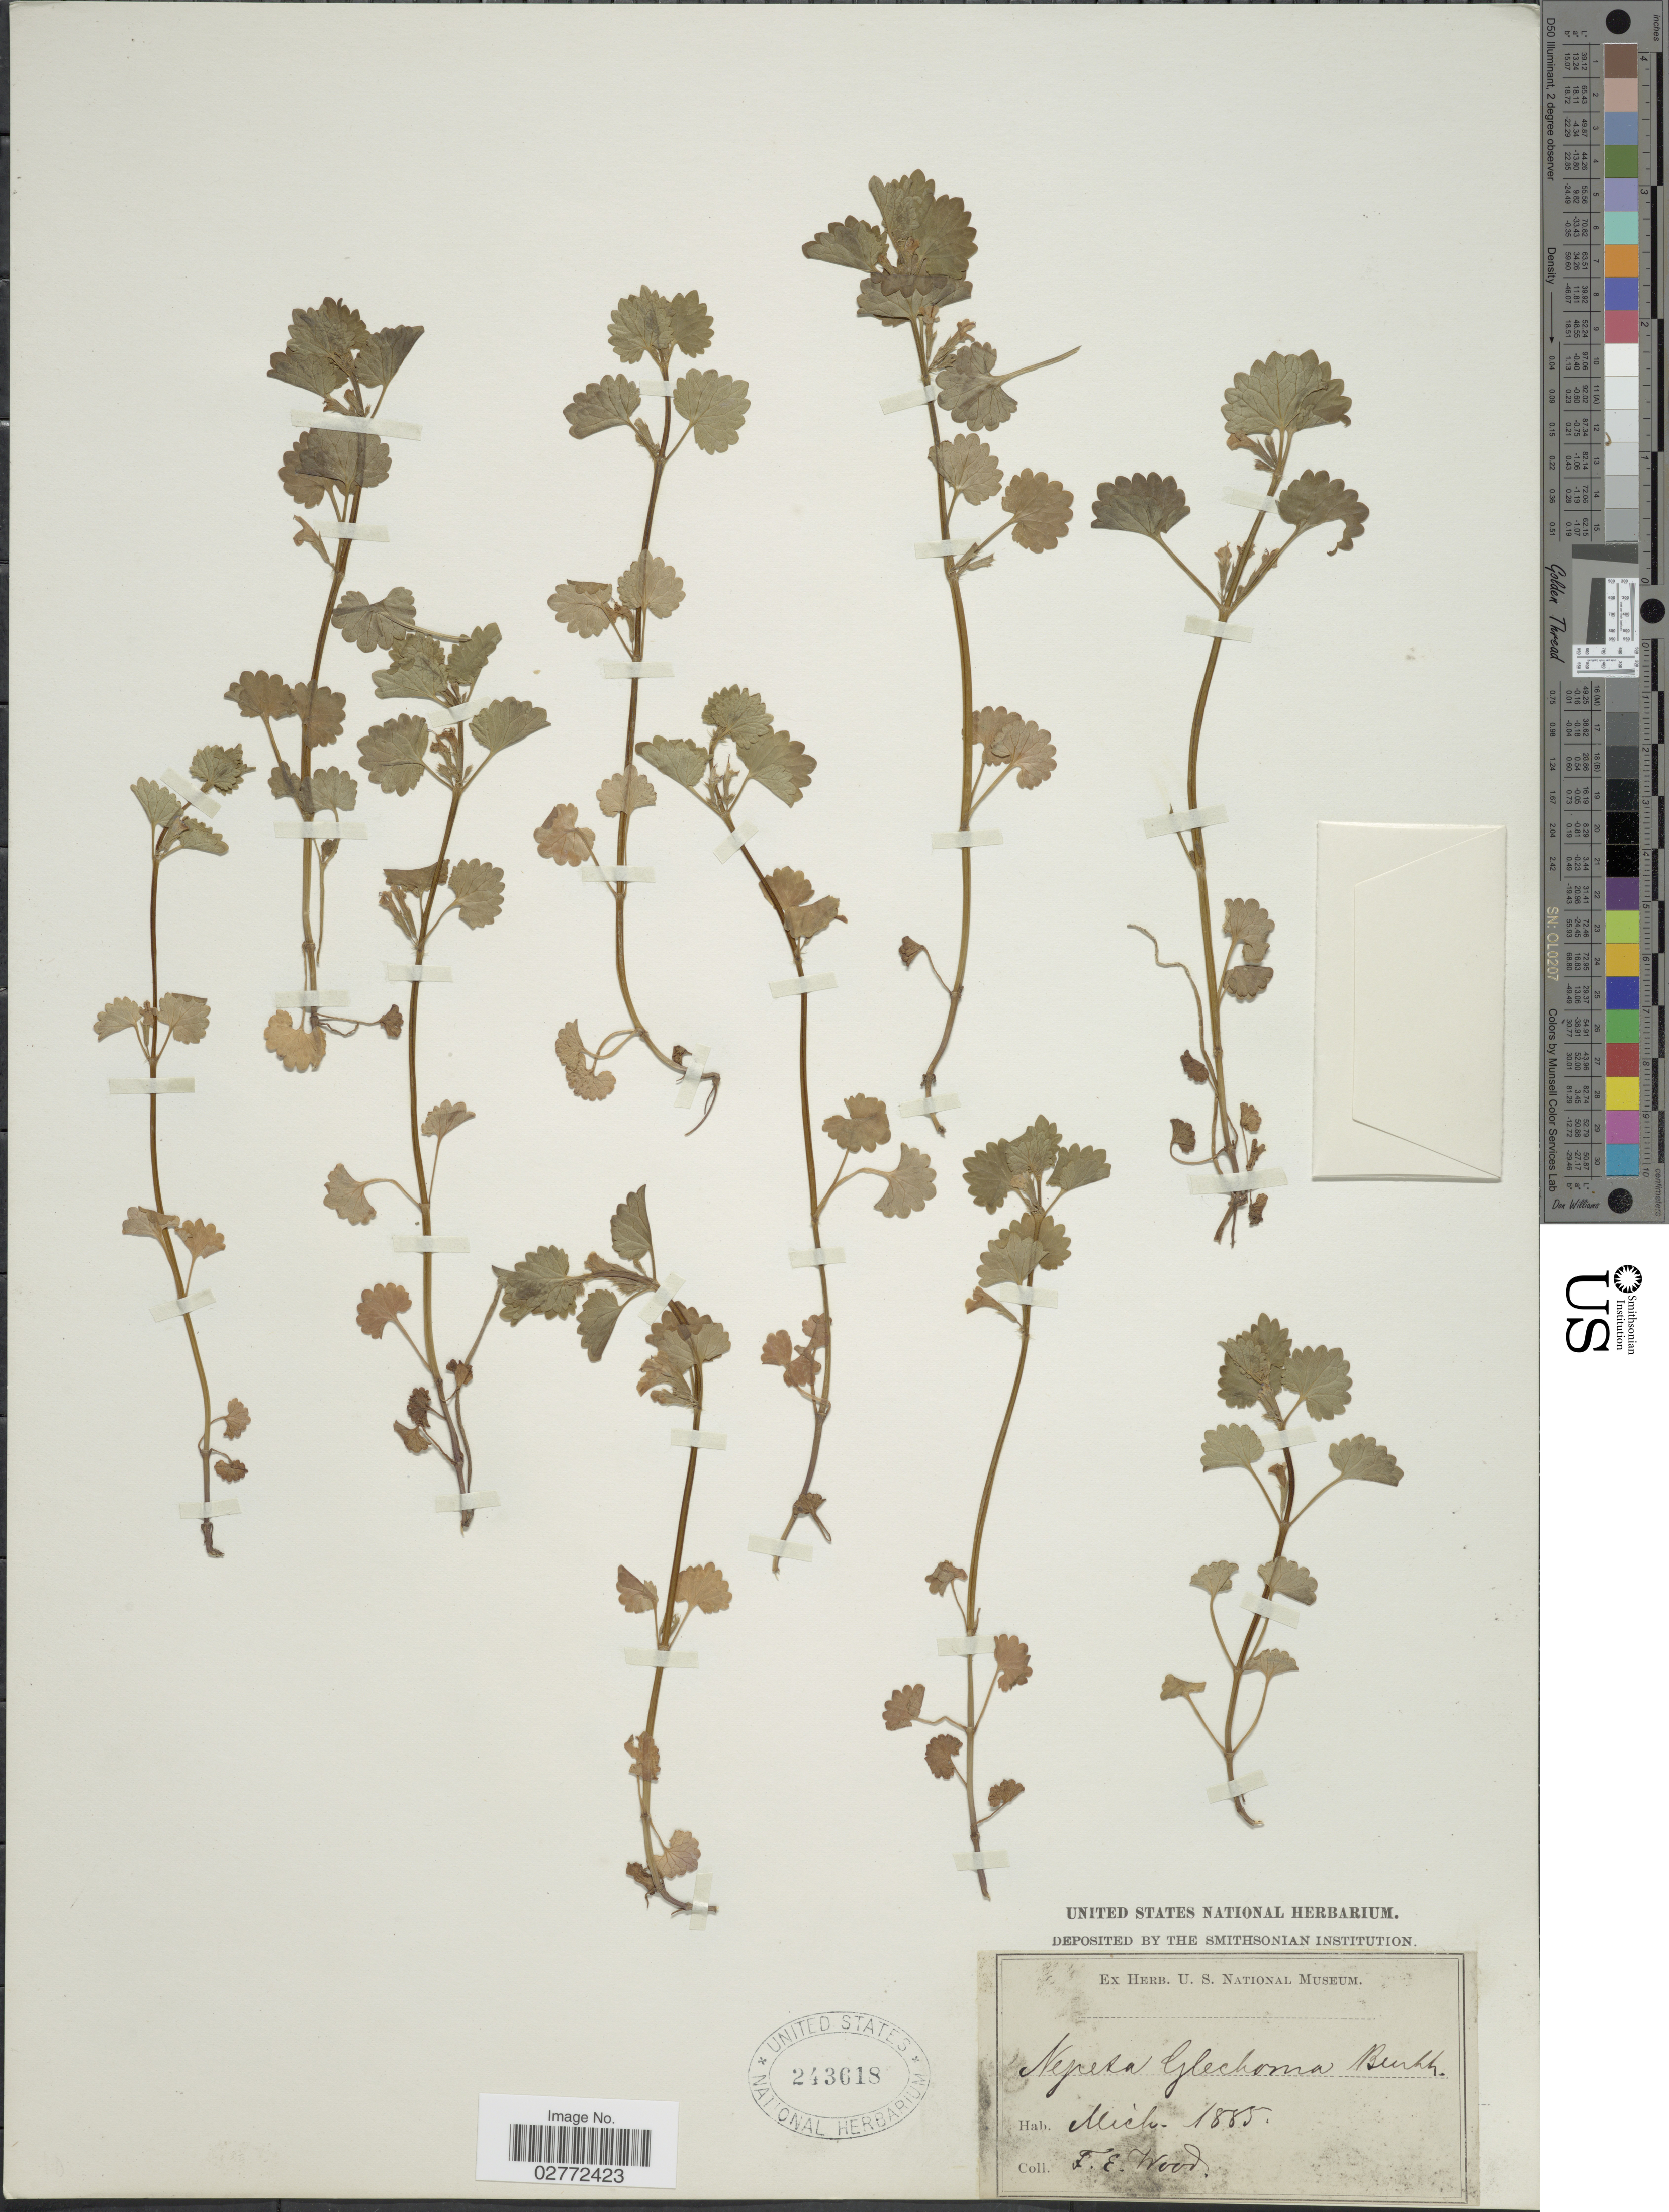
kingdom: Plantae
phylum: Tracheophyta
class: Magnoliopsida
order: Lamiales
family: Lamiaceae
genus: Glechoma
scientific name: Glechoma hederacea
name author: L.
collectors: F. Wood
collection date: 1885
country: United States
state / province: Michigan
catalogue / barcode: US 243618